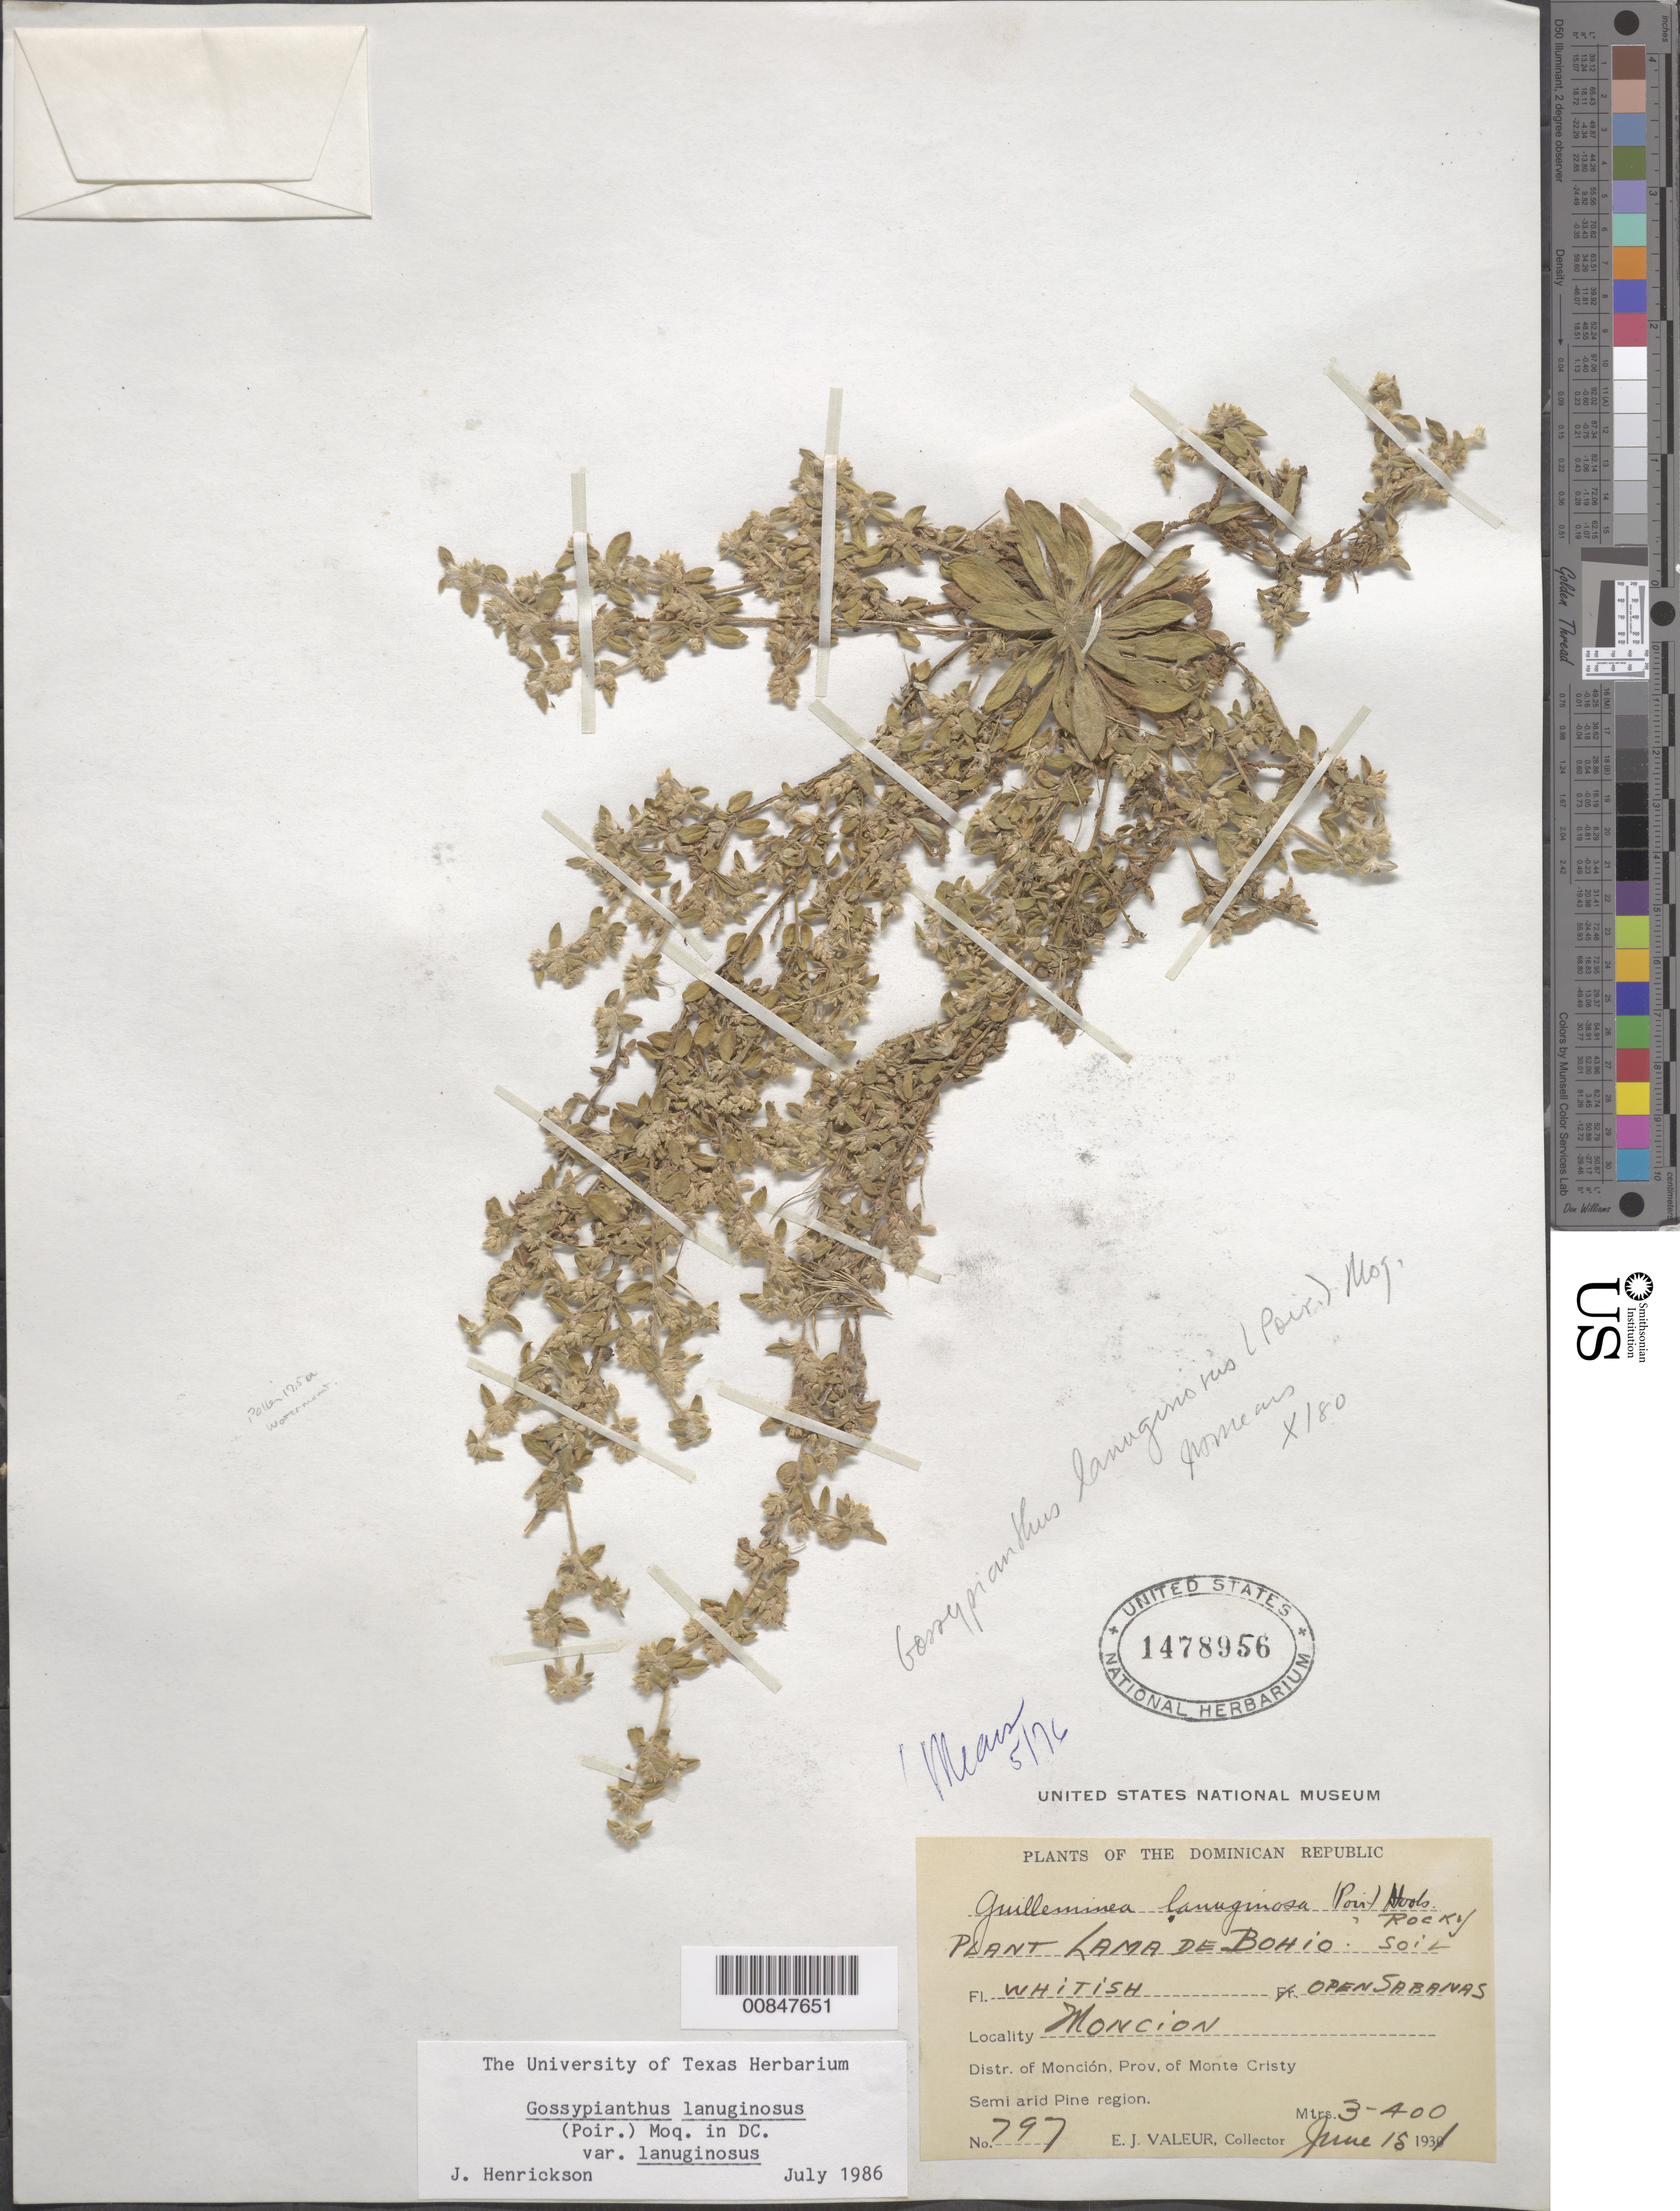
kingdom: Plantae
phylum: Tracheophyta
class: Magnoliopsida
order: Caryophyllales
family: Amaranthaceae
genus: Guilleminea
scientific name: Guilleminea lanuginosa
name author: (Poir.) Benth. & Hook. f.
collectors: E. Valeur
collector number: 797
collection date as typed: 15 Jun 1931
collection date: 1931-06-15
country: Dominican Republic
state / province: Monte Cristi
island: Hispaniola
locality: Monción, Distr. of Monción.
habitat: Open sabanas. Rocky soil. Semi arid Pine region.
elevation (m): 300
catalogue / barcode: US 1478956